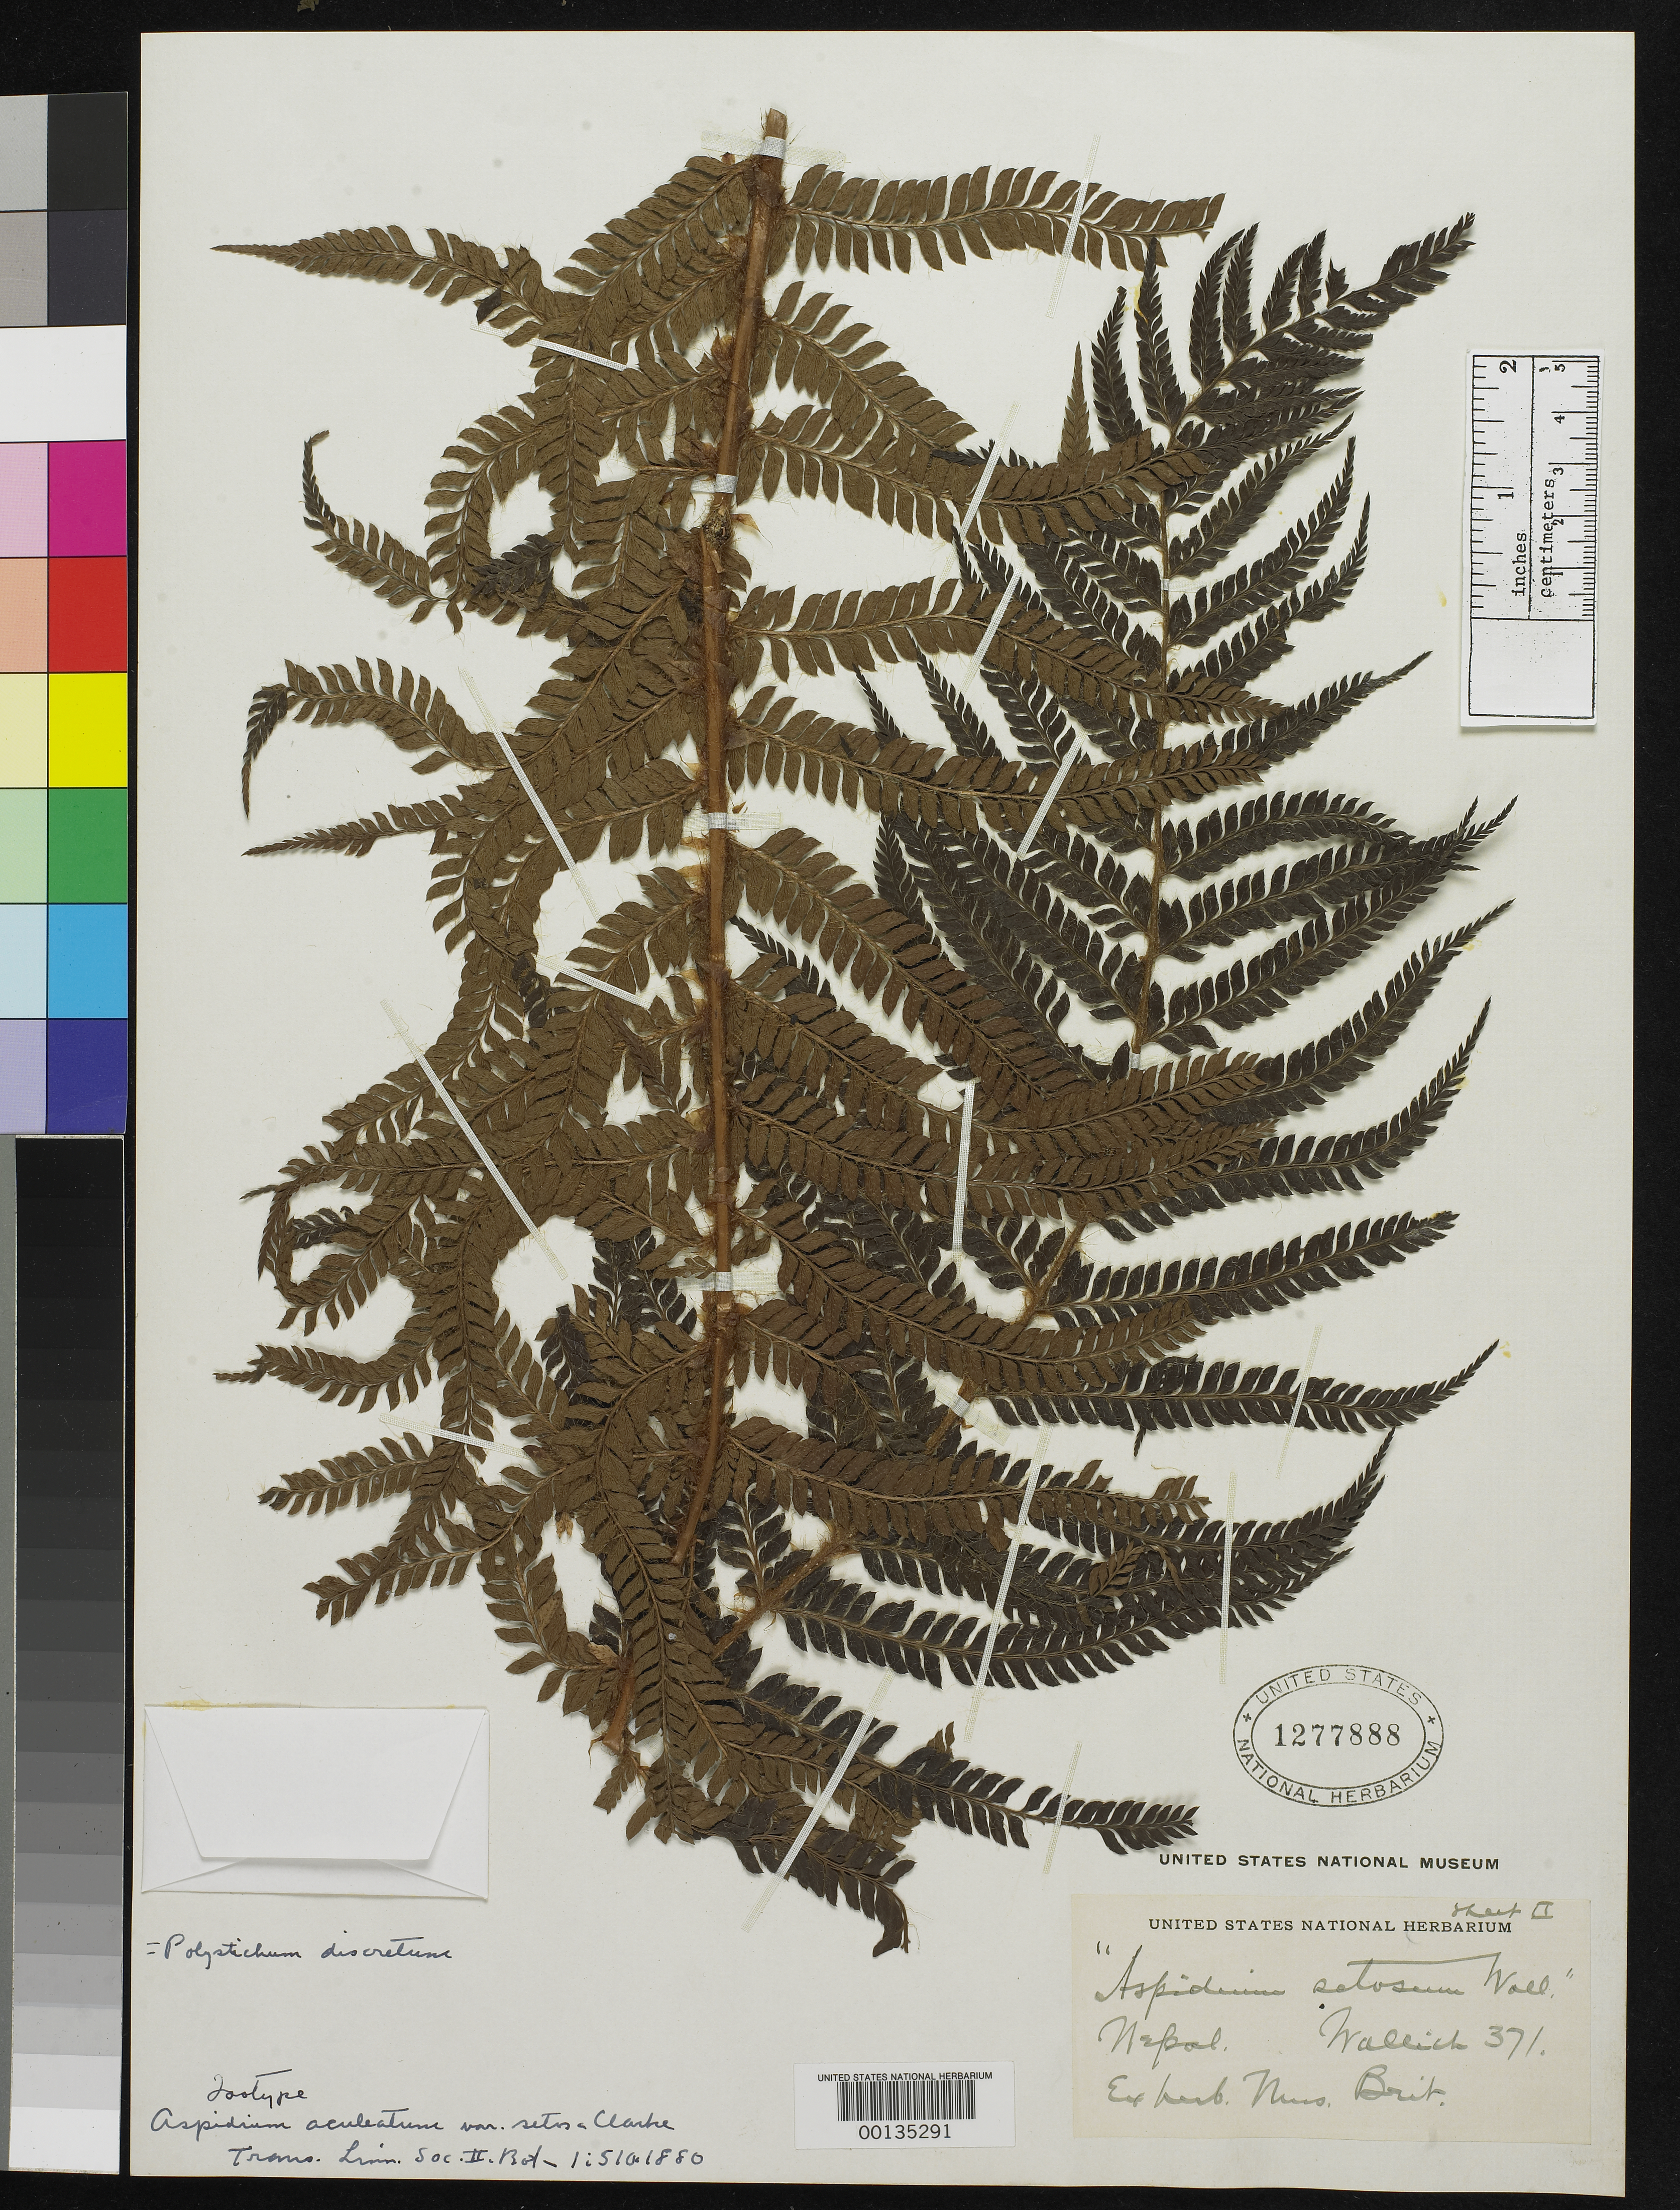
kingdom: Plantae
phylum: Tracheophyta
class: Polypodiopsida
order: Polypodiales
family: Tectariaceae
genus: Aspidium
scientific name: Aspidium aculeatum var. setosa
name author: C.B. Clarke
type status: Isotype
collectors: N. Wallich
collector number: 371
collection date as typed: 1820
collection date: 1820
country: Nepal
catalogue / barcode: US 1277888